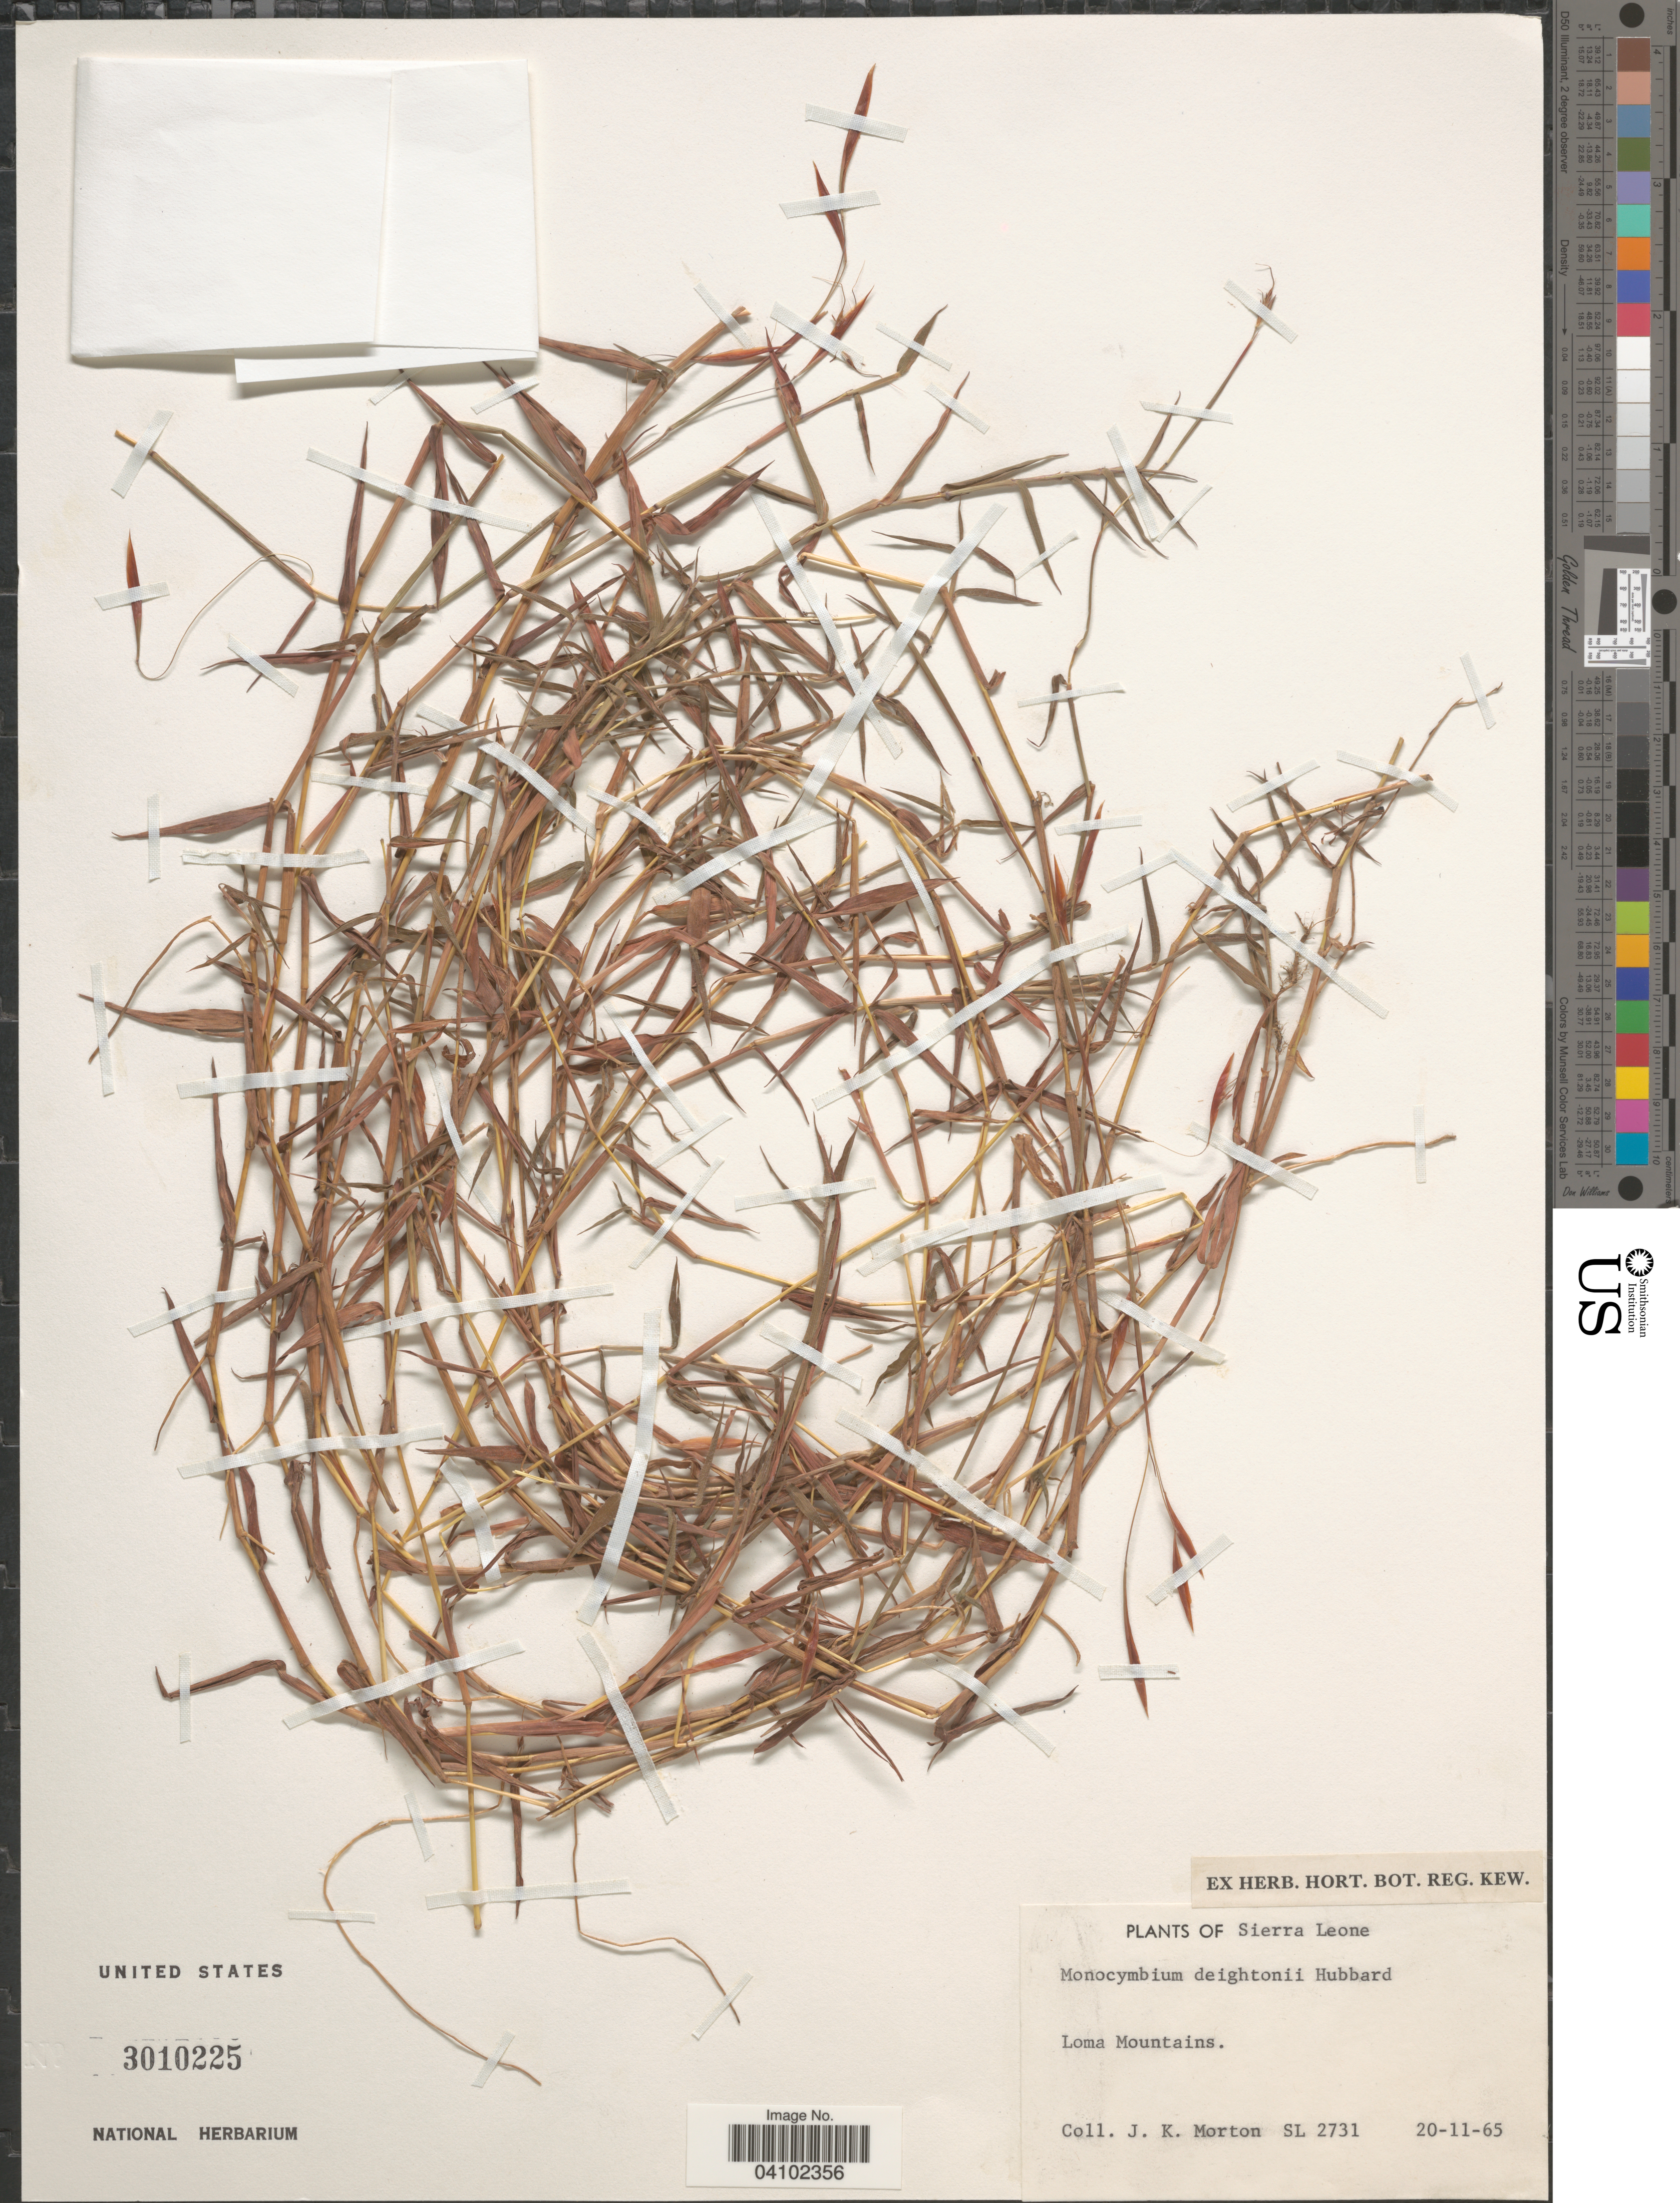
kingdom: Plantae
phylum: Tracheophyta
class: Liliopsida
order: Poales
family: Poaceae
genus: Monocymbium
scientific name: Monocymbium deightonii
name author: C.E. Hubb.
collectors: J. K. Morton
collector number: SL2731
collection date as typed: Transcribed d/m/y: 20/11/65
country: Sierra Leone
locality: Loma Mountains.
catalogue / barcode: US 3010225